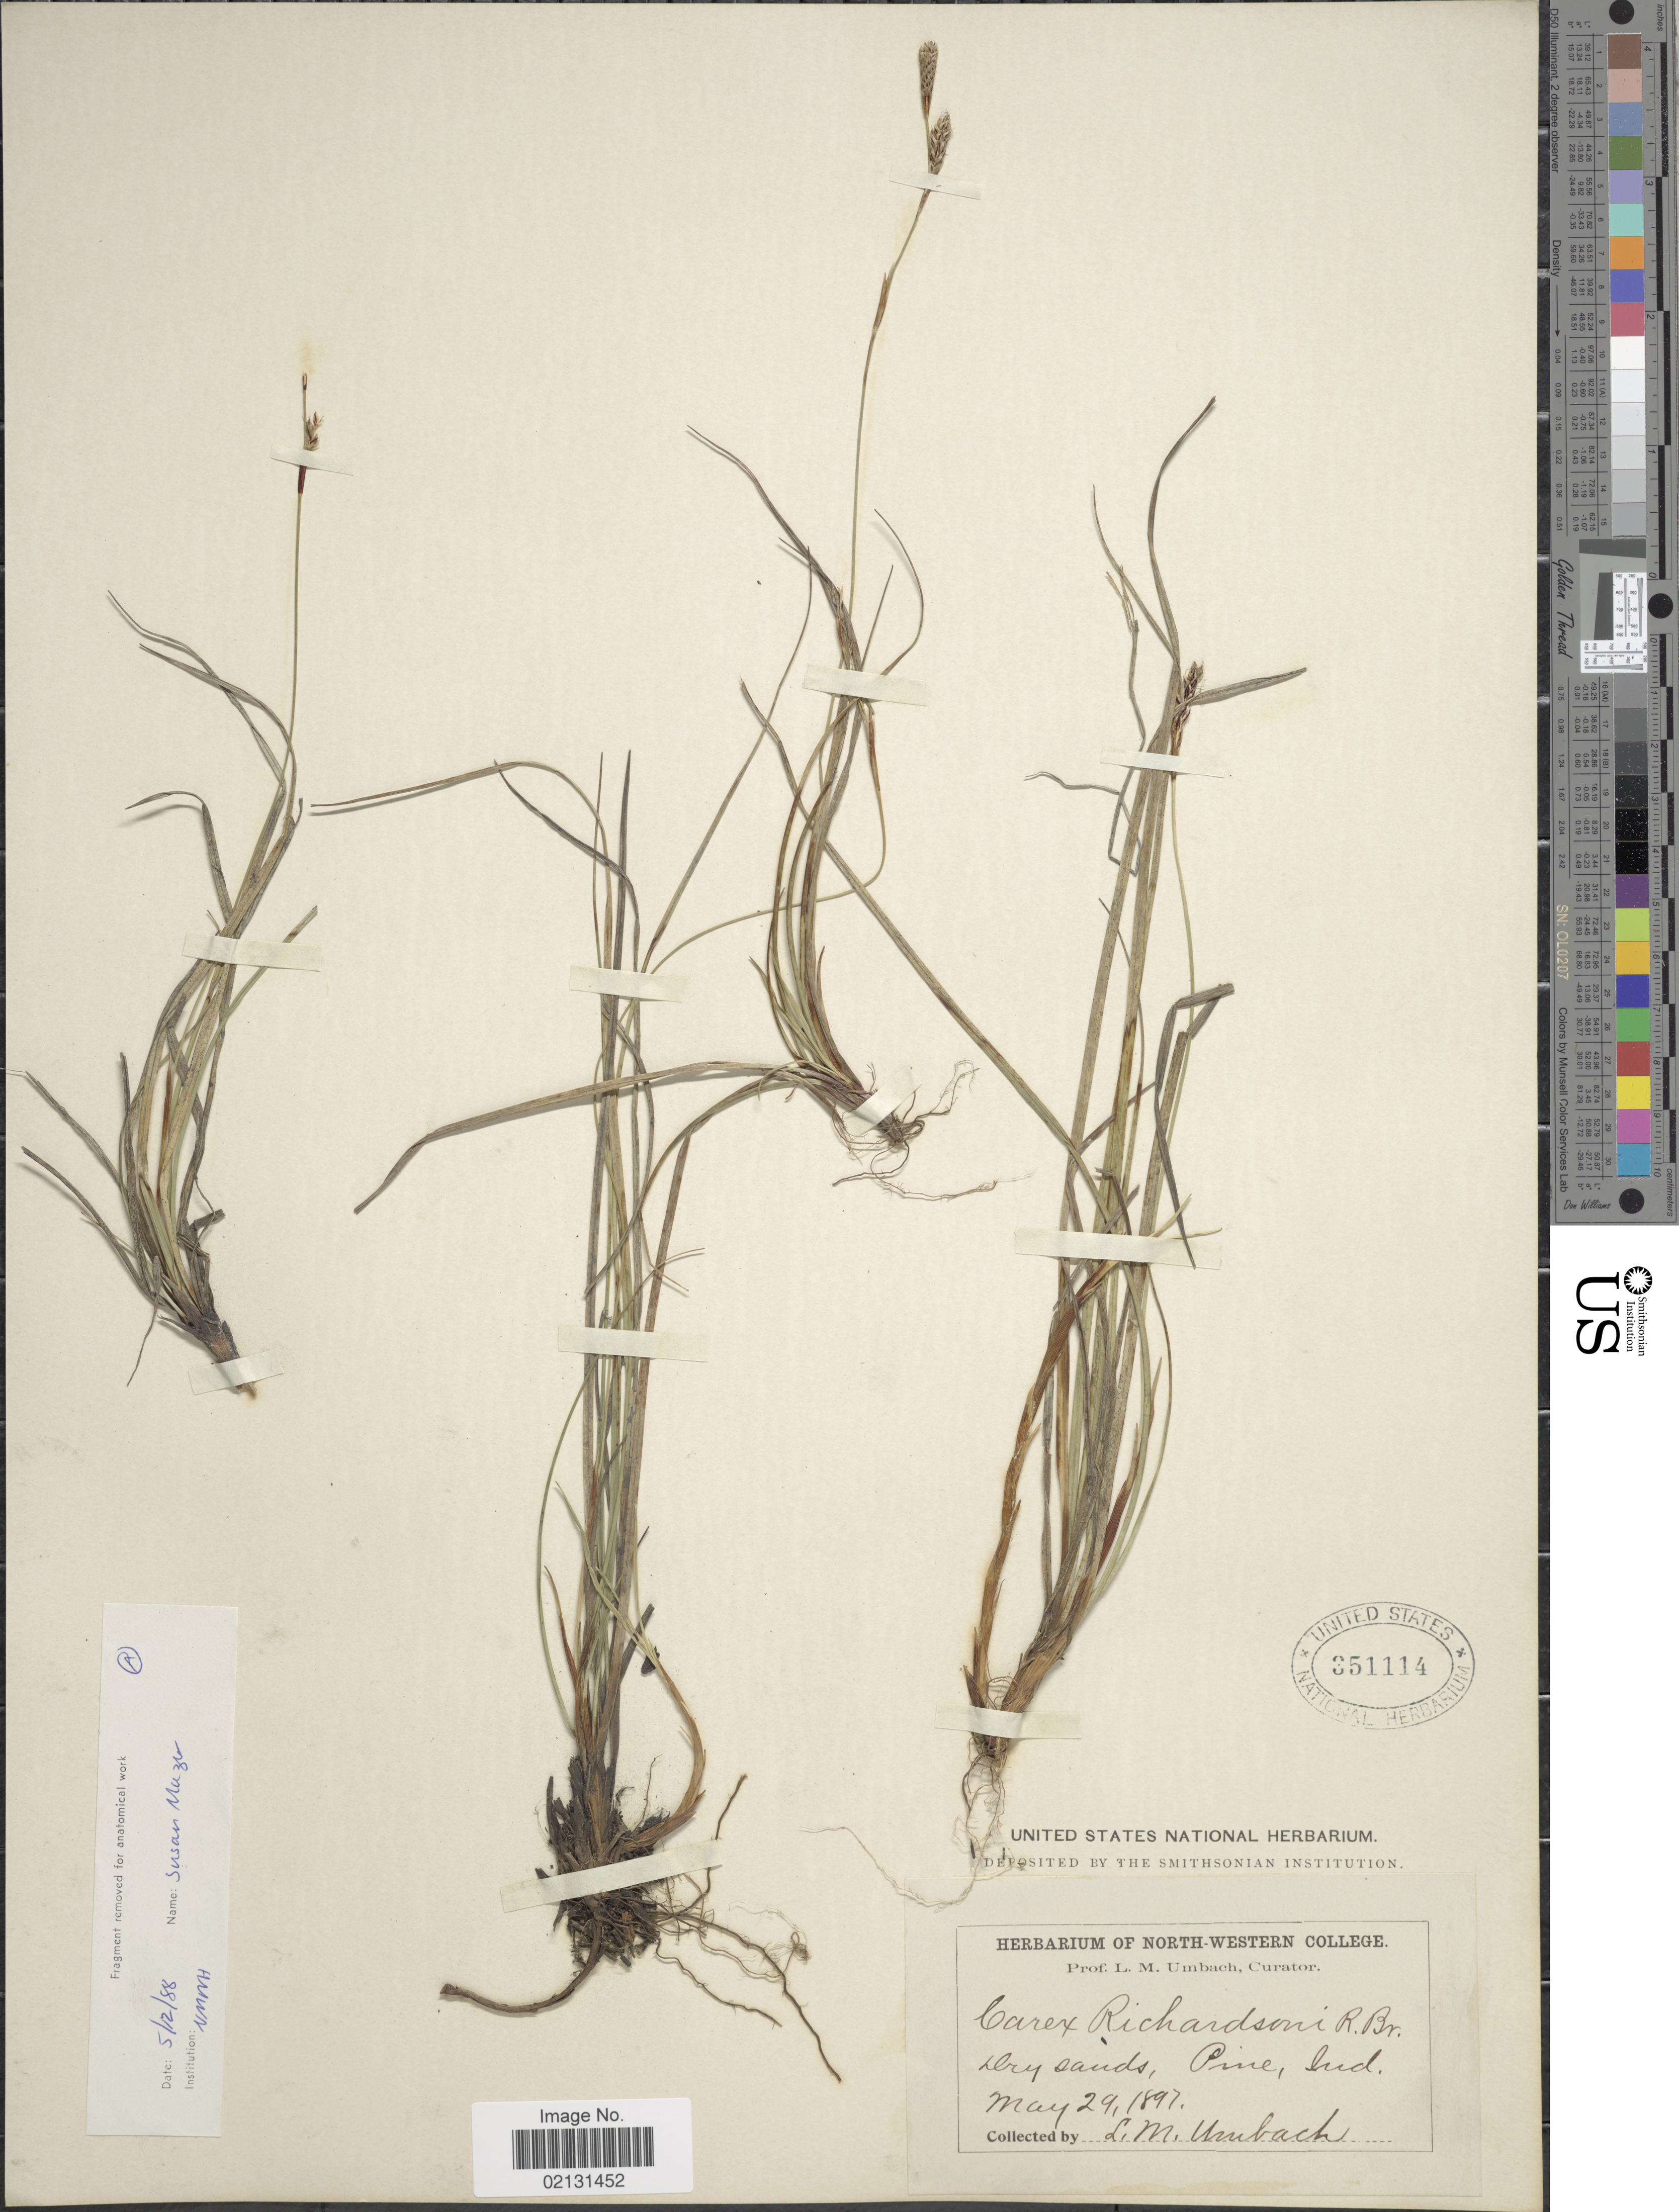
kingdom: Plantae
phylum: Tracheophyta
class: Liliopsida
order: Poales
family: Cyperaceae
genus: Carex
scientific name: Carex richardsonii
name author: R. Br.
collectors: L. M. Umbach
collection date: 1897-05-29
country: United States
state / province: Indiana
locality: Dry sands, Pine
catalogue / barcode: US 351114